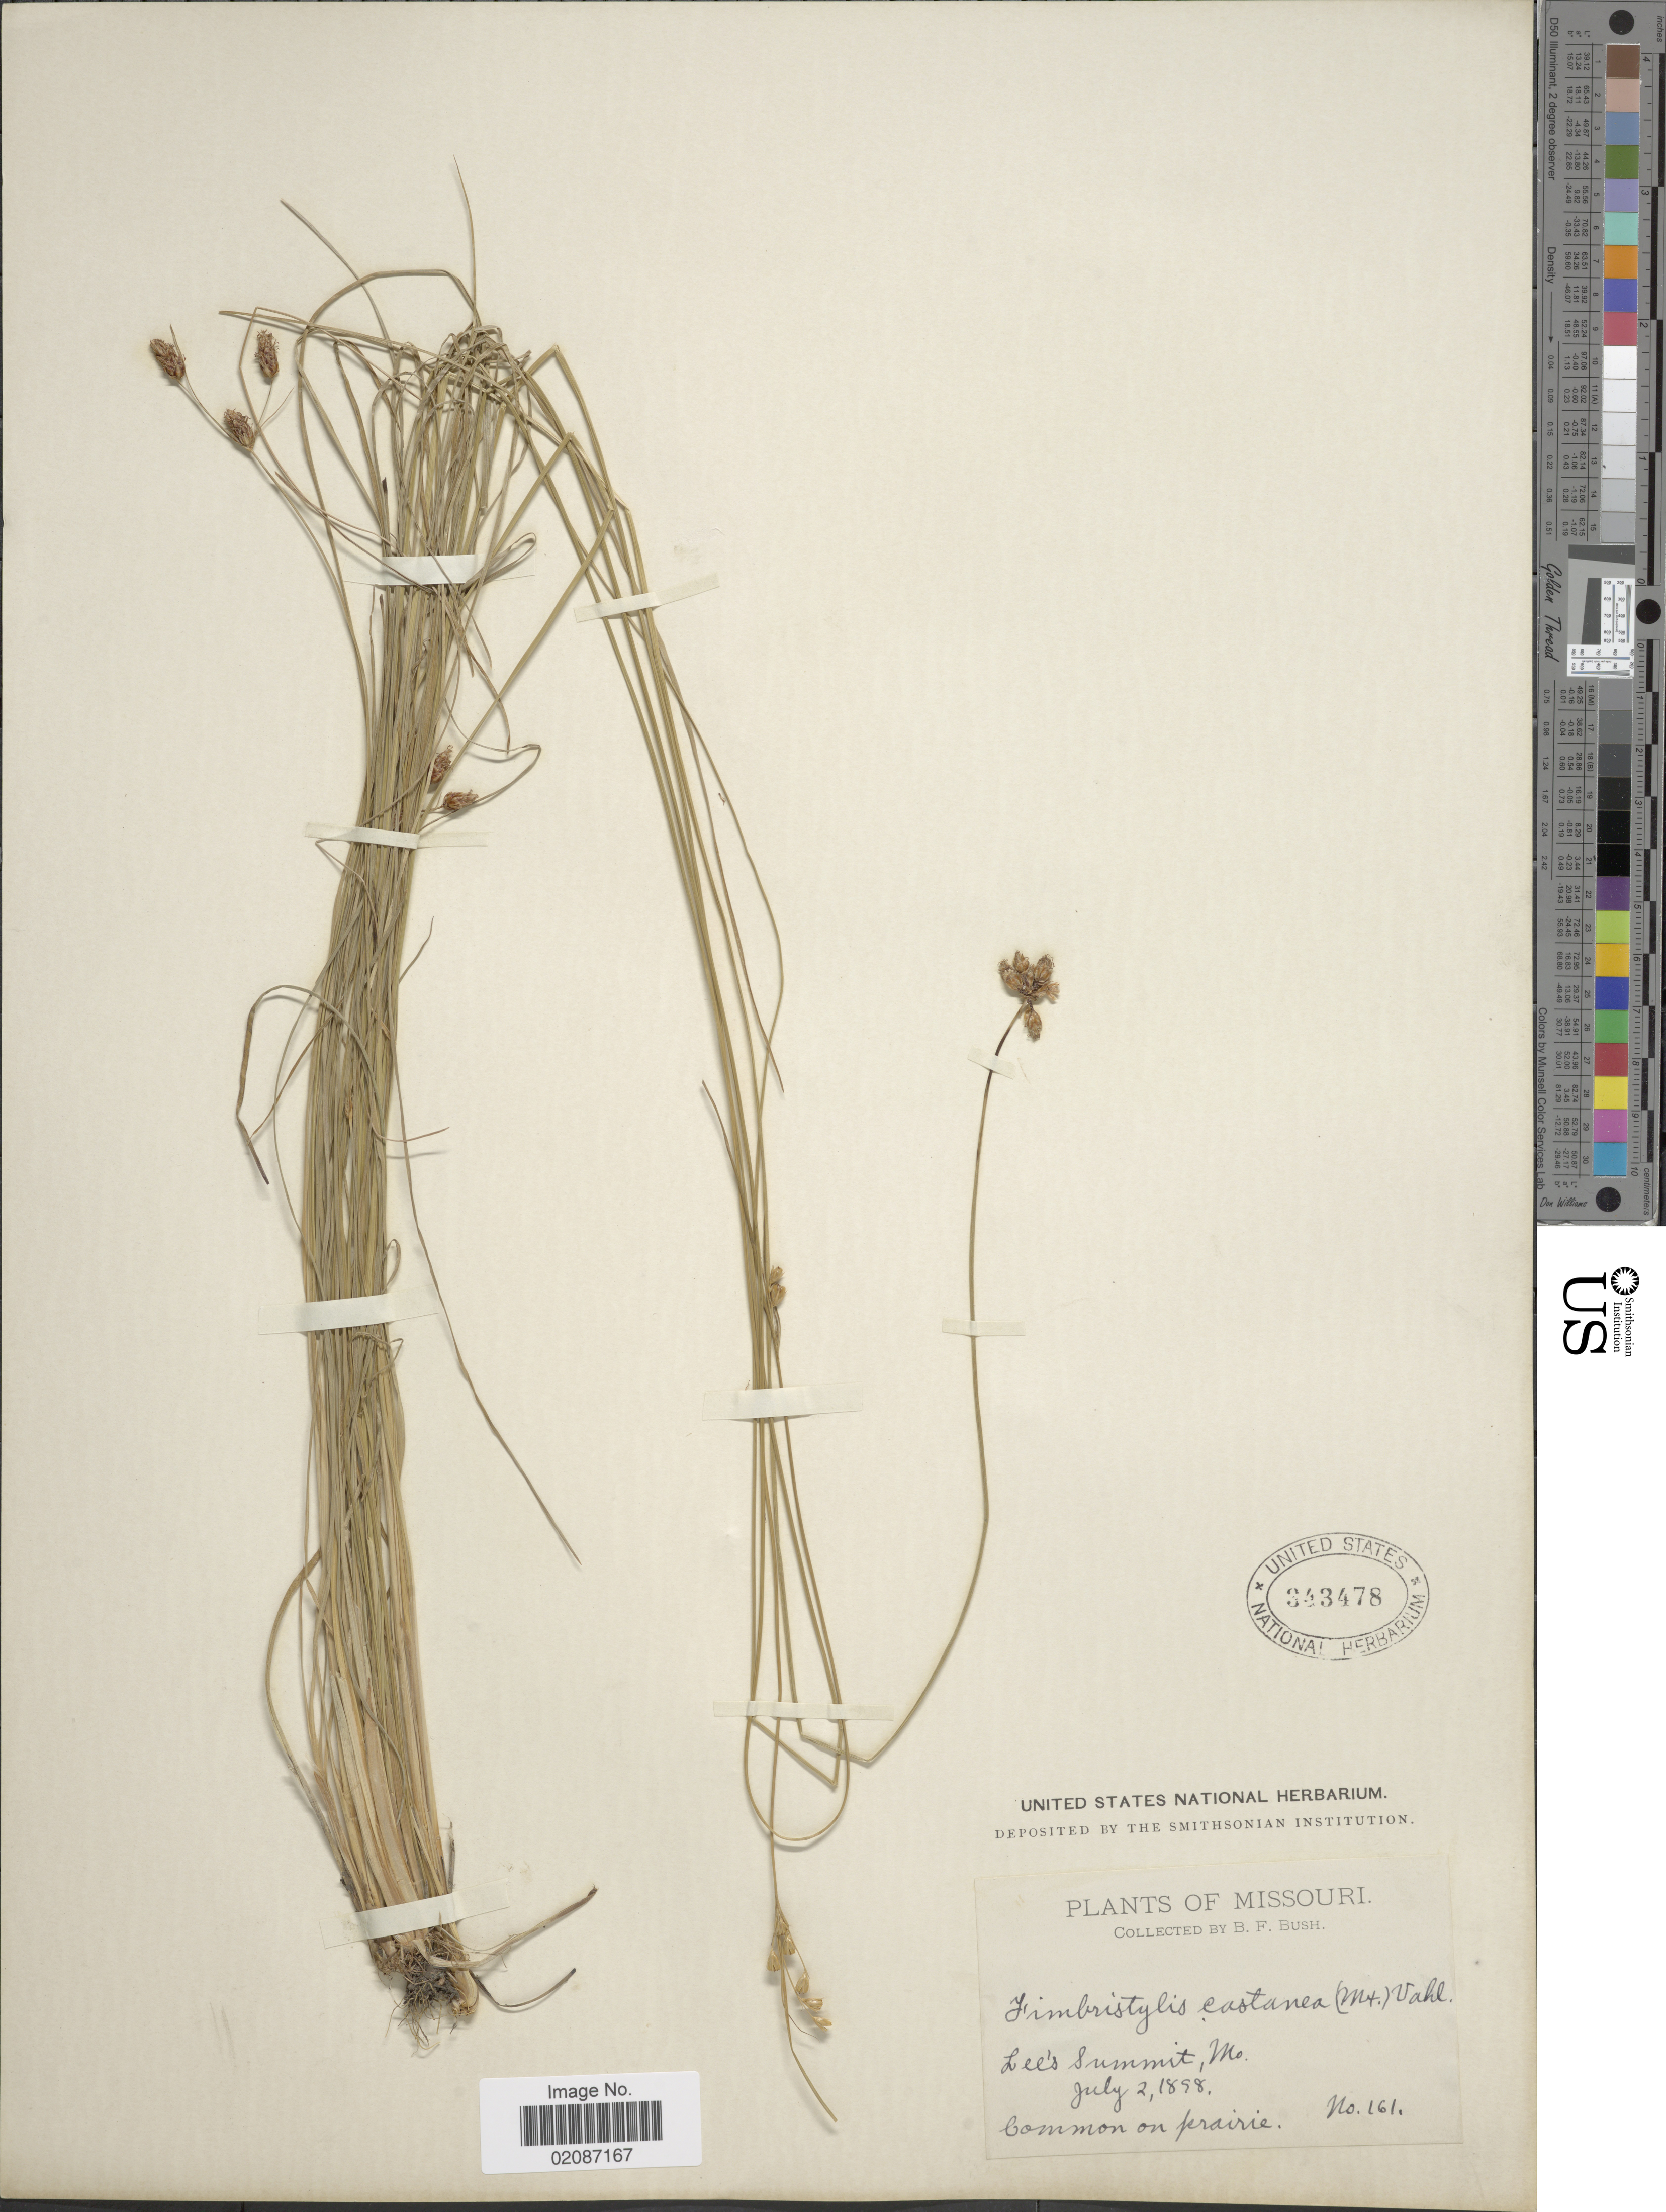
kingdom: Plantae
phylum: Tracheophyta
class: Liliopsida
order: Poales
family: Cyperaceae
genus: Fimbristylis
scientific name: Fimbristylis spadicea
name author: (L.) Vahl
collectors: B. F. Bush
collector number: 161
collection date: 1898-07-02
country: United States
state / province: Missouri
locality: Lee's Summit, Mo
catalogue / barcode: US 343478